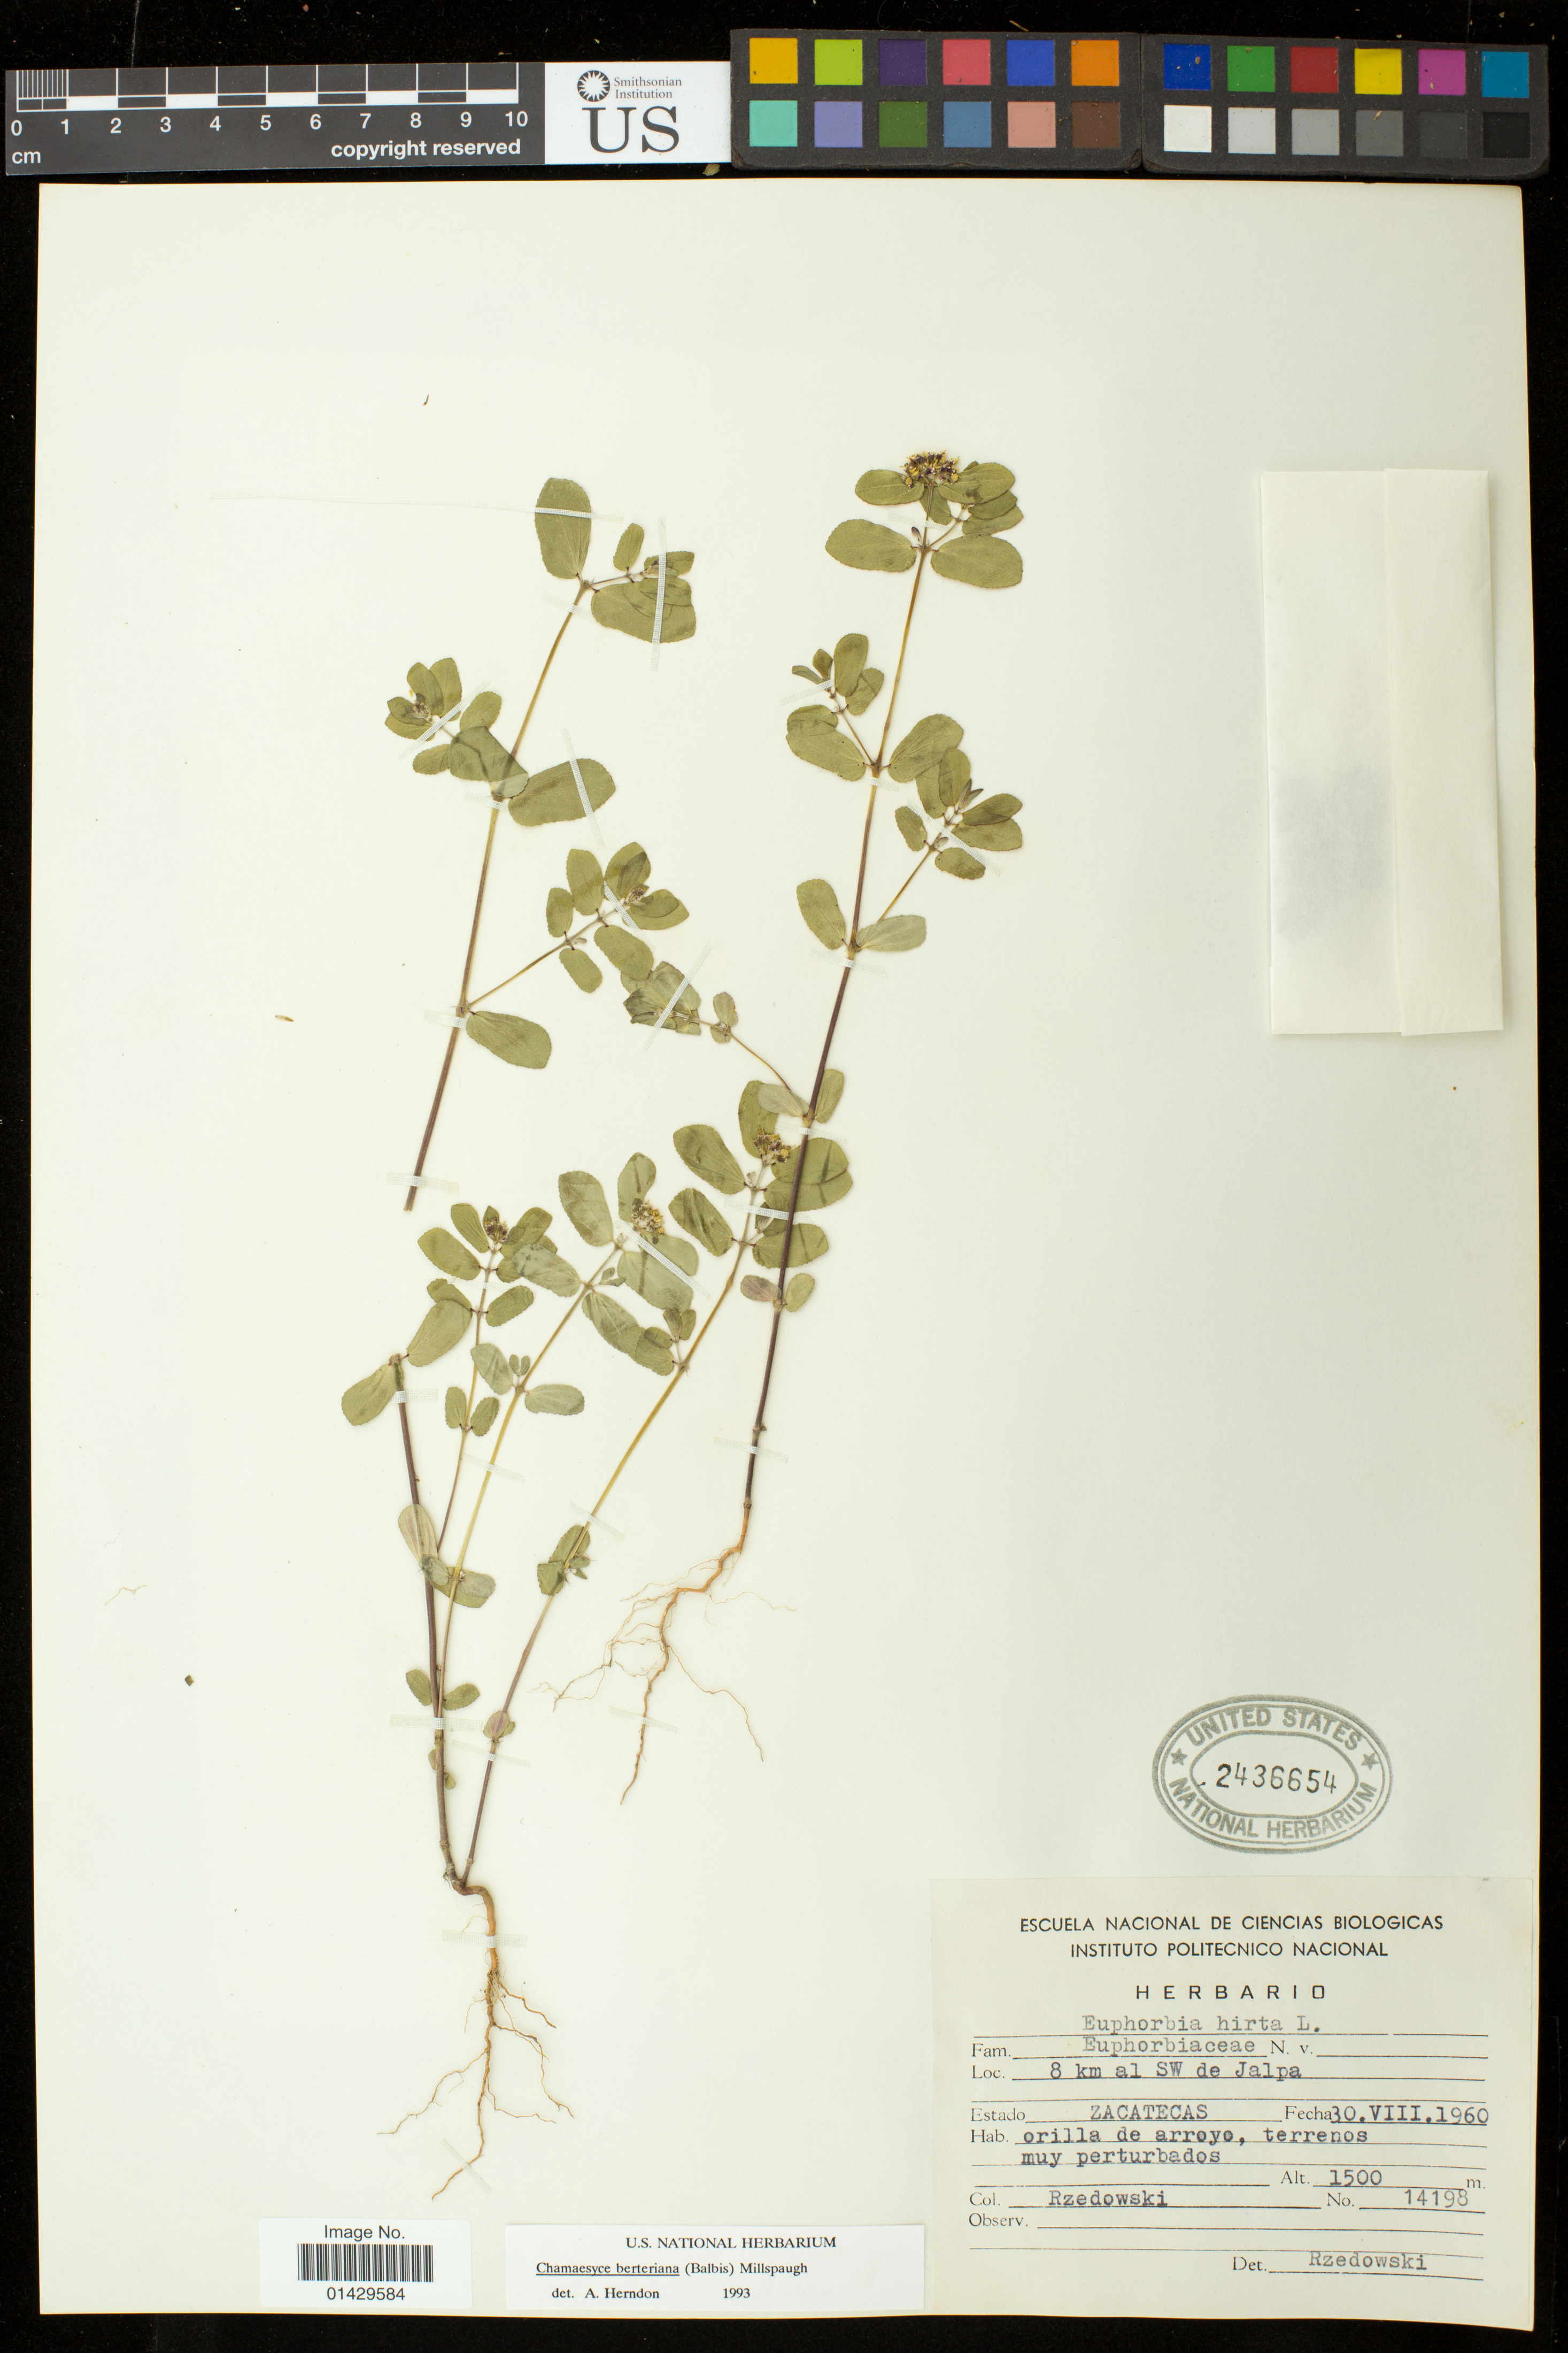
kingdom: Plantae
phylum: Tracheophyta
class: Magnoliopsida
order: Malpighiales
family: Euphorbiaceae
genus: Euphorbia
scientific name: Euphorbia berteroana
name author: Balb.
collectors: Rzedowski, --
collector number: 14198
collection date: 1960-08-30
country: Mexico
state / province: Zacatecas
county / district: Jalpa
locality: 8 km al SW de Jalpa;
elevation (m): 1500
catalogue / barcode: US 2436654